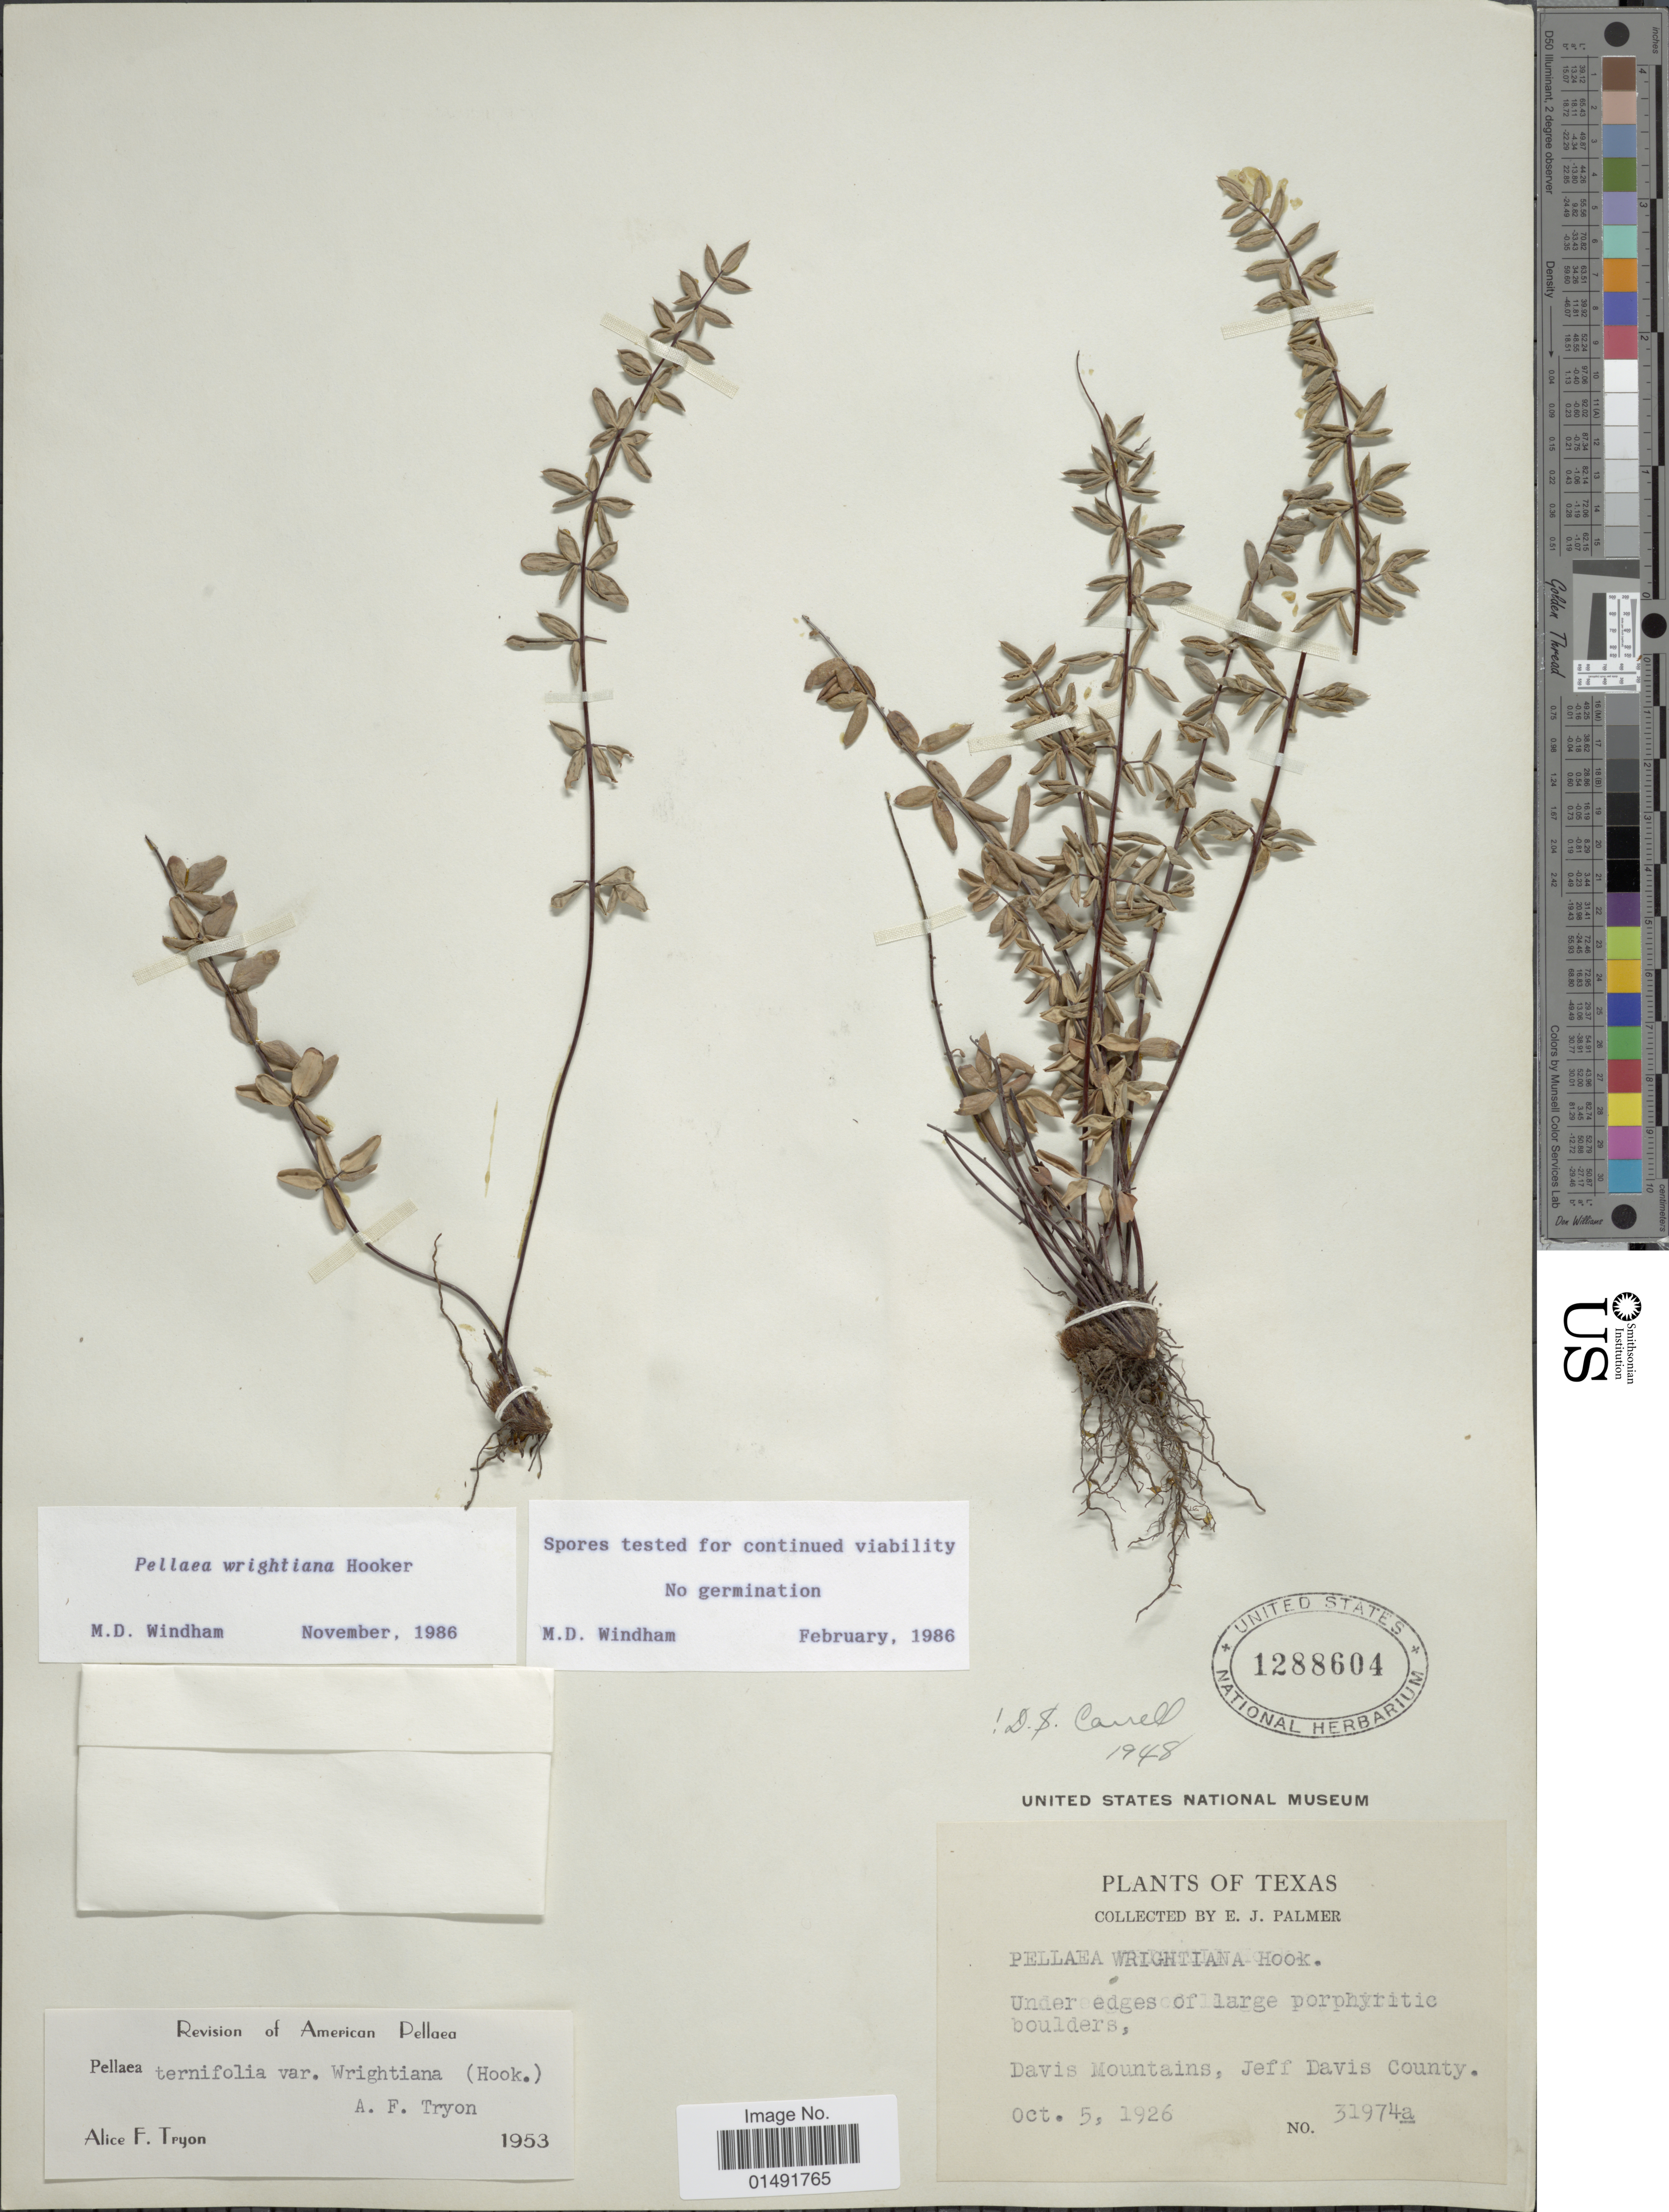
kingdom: Plantae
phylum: Tracheophyta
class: Polypodiopsida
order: Polypodiales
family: Pteridaceae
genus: Pellaea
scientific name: Pellaea wrightiana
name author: Hook.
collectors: E. J. Palmer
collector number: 31974a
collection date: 1926-10-05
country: United States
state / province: Texas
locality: Davis Mountains, Jeff Davis County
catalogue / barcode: US 1288604